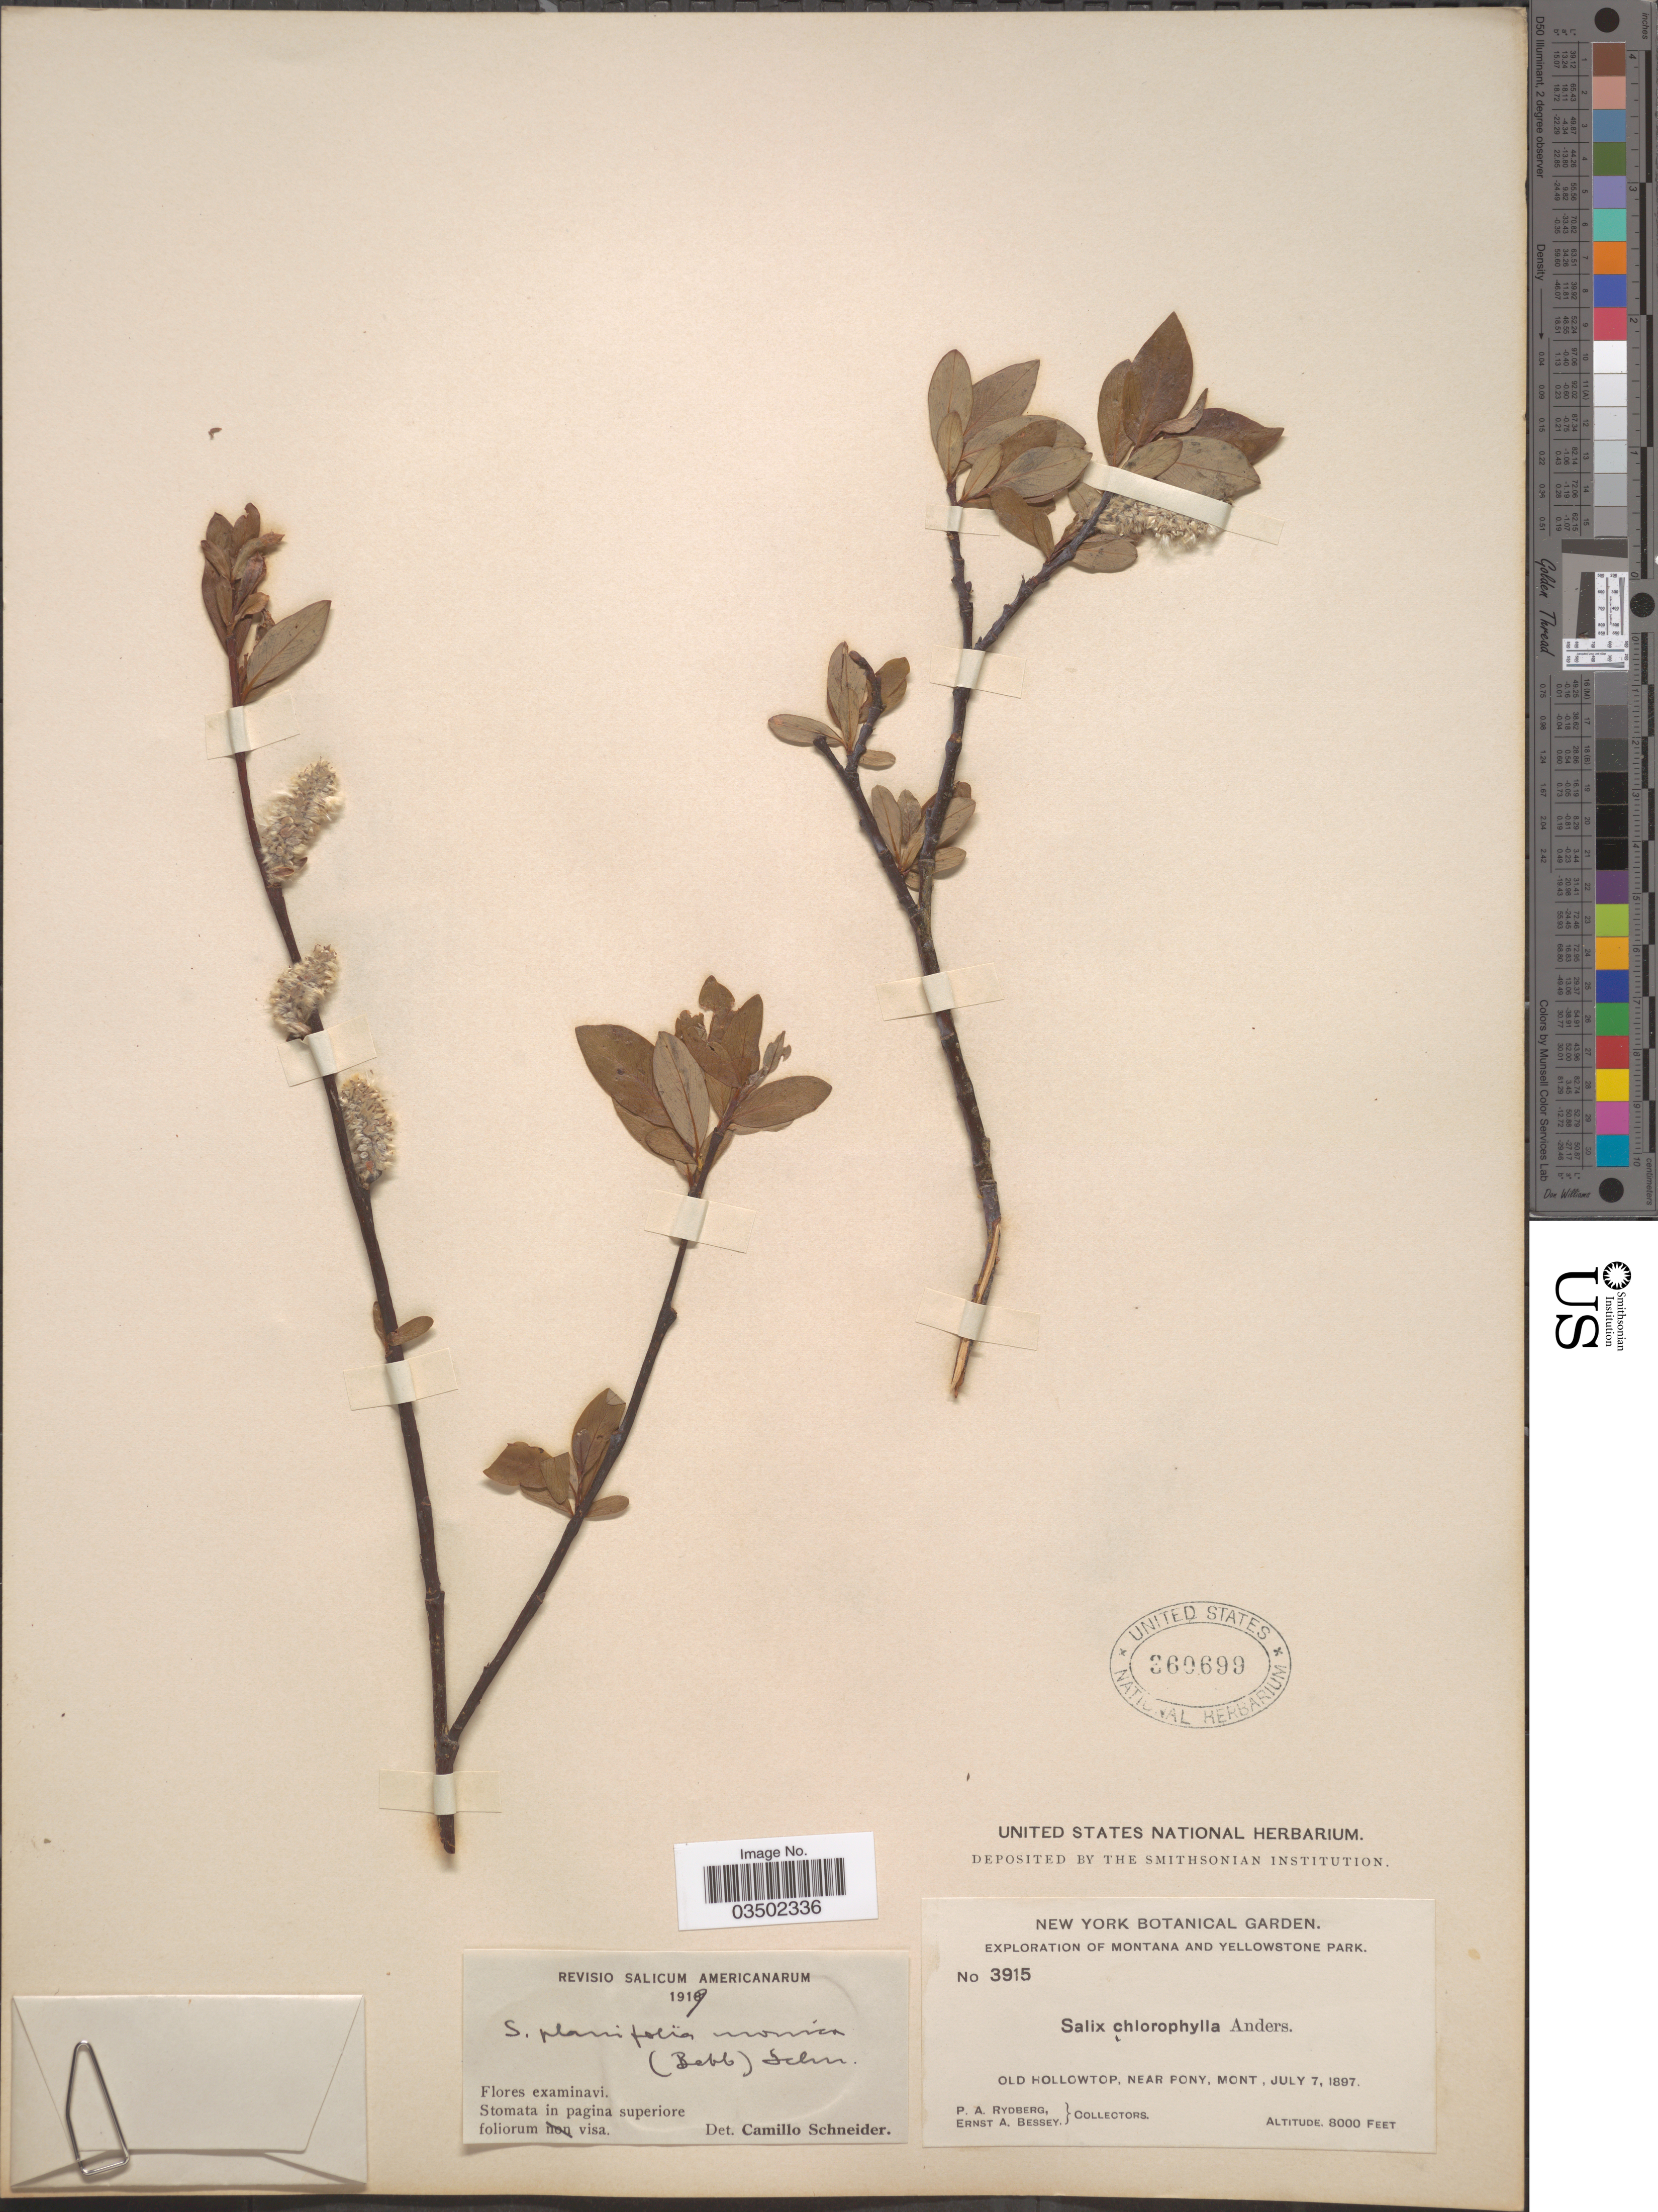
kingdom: Plantae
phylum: Tracheophyta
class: Magnoliopsida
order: Malpighiales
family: Salicaceae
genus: Salix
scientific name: Salix planifolia var. monica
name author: (Bebb) C.K. Schneid.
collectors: P. A. Rydberg & E. A. Bessey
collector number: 3915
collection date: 1897-07-07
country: United States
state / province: Montana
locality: Yellowstone Park. Old Hollowtop, near Pony.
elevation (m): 2438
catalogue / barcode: US 360699